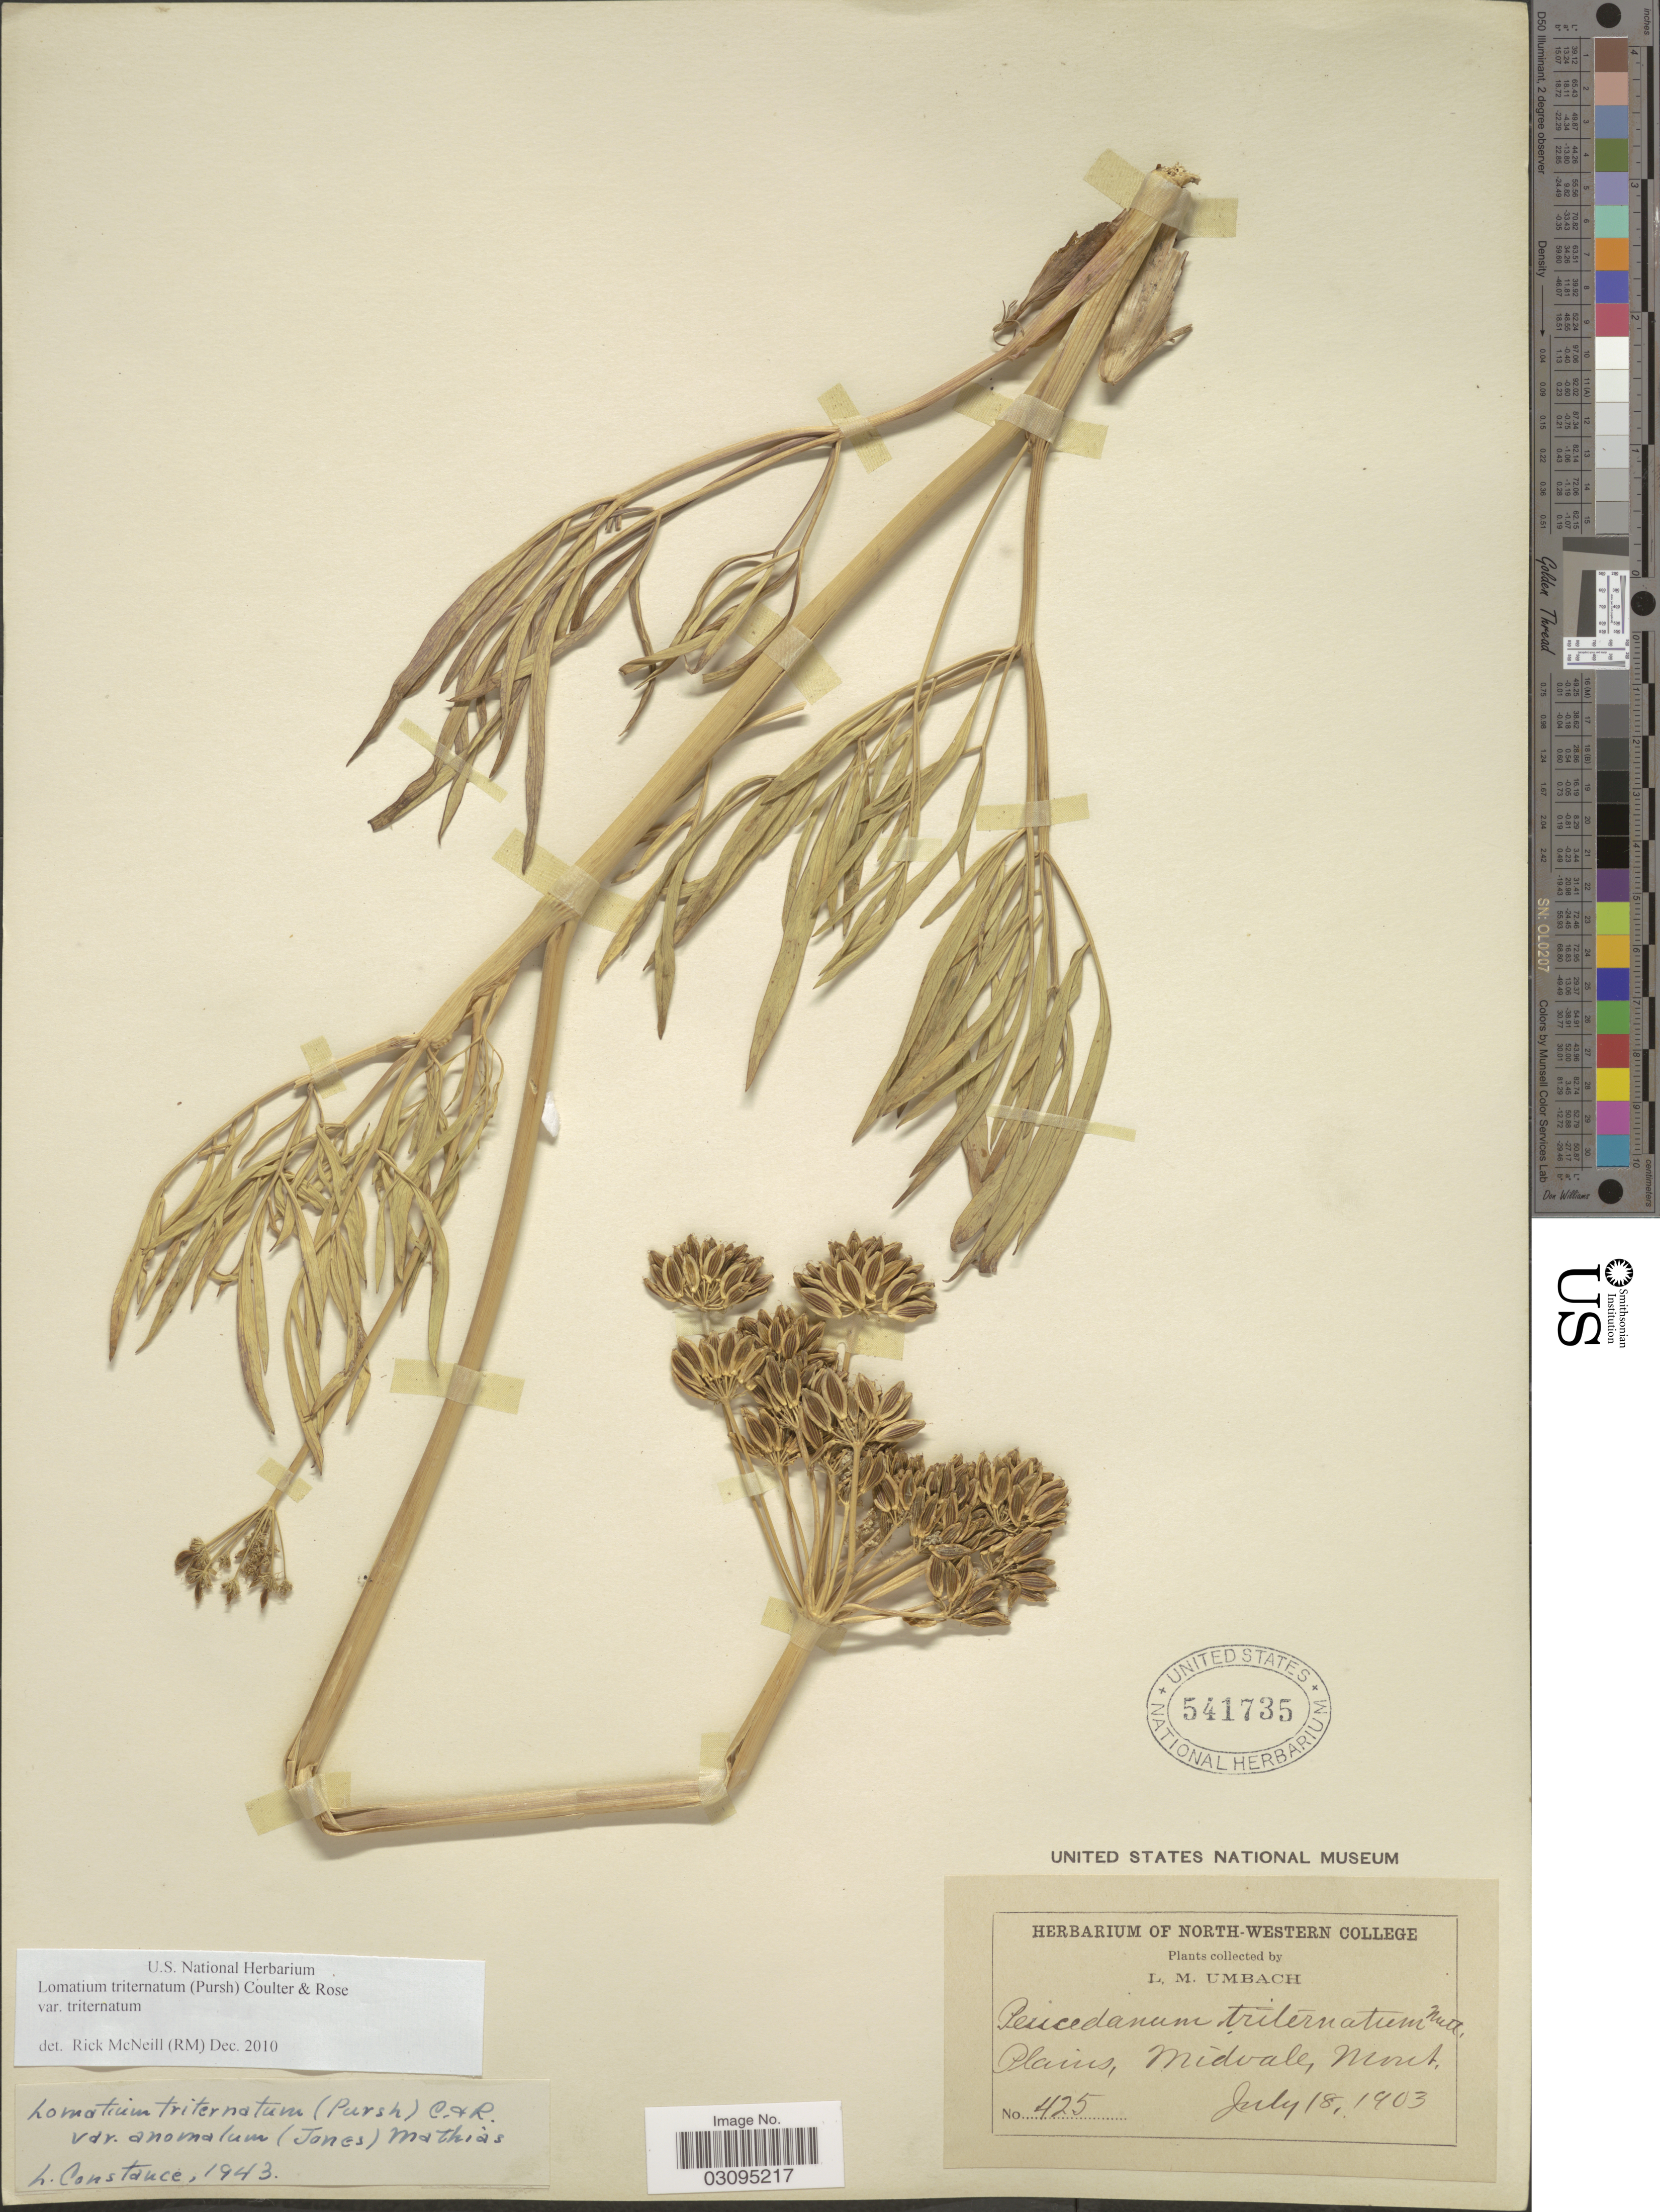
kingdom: Plantae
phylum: Tracheophyta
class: Magnoliopsida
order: Apiales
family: Apiaceae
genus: Lomatium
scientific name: Lomatium triternatum var. triternatum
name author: (Pursh) J.M. Coult. & Rose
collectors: L. M. Umbach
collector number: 425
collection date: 1903-07-18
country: United States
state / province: Montana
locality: Plains, Midvale.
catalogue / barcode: US 541735